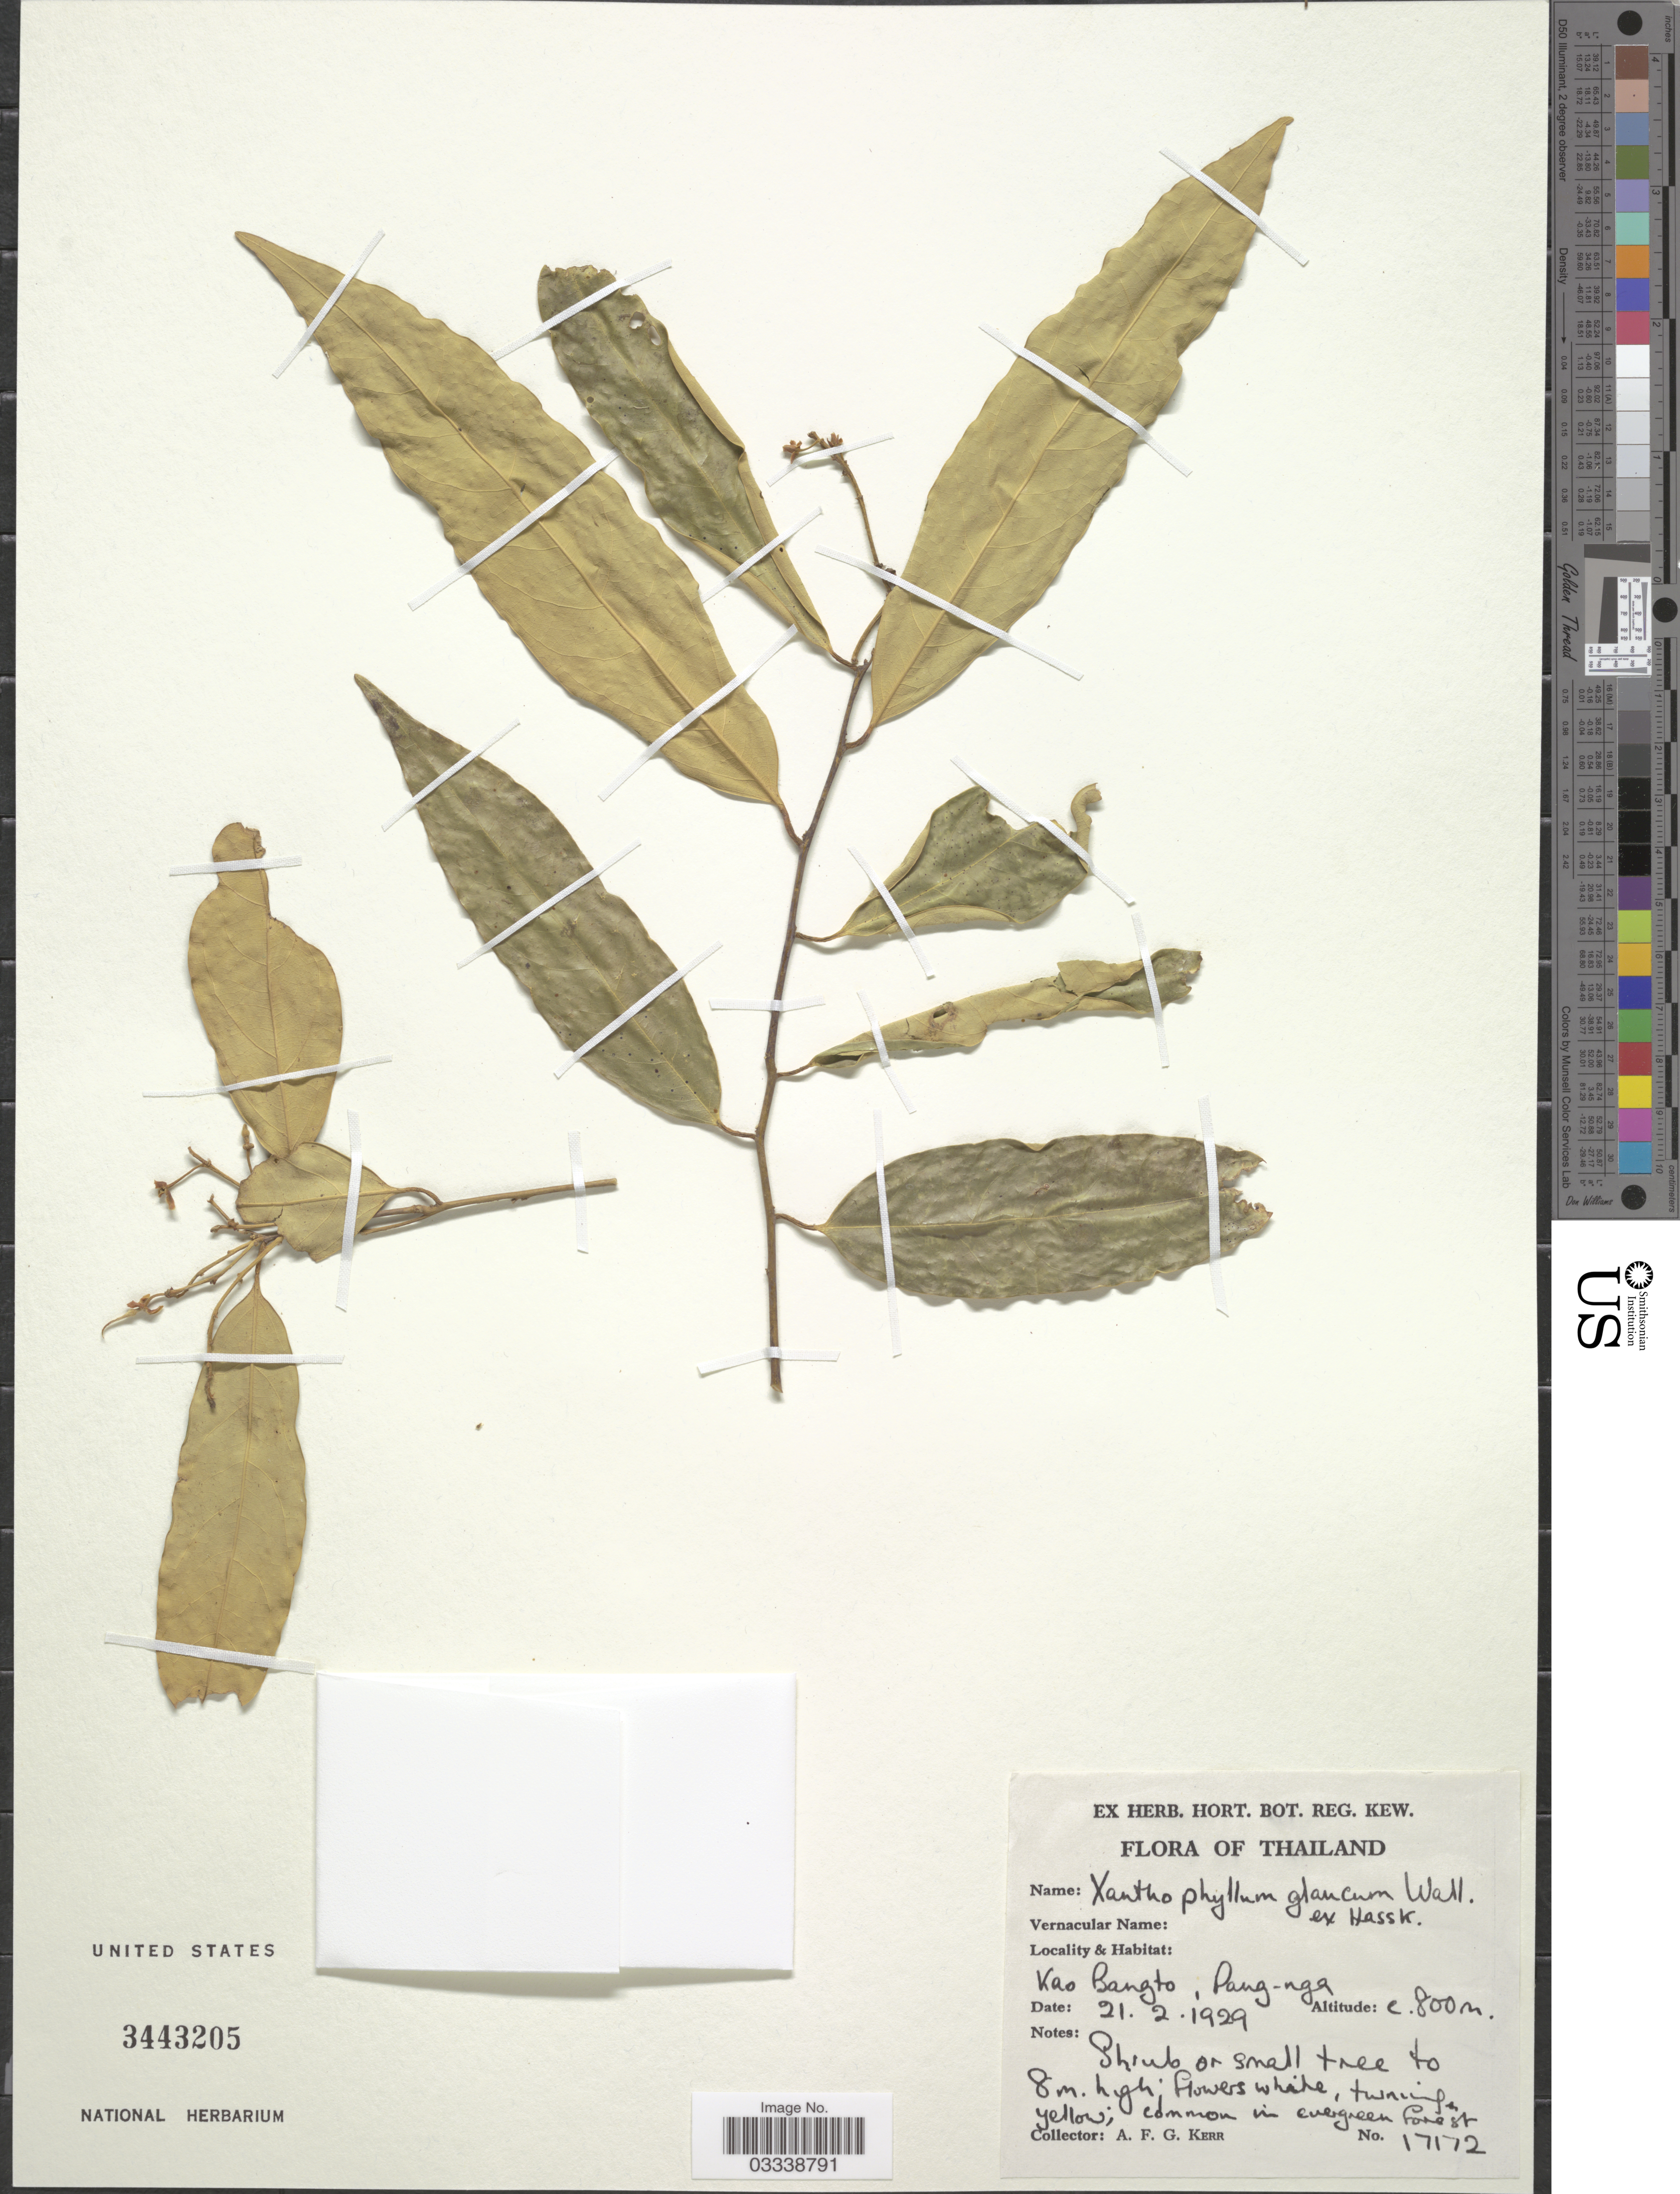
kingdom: Plantae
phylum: Tracheophyta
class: Magnoliopsida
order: Fabales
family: Polygalaceae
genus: Xanthophyllum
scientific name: Xanthophyllum glaucum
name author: Wall. ex Hassk.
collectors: A. F. G. Kerr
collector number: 17172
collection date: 1929-02-21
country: Thailand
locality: Kao Bangto, Pang-nga.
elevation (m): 800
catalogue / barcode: US 3443205